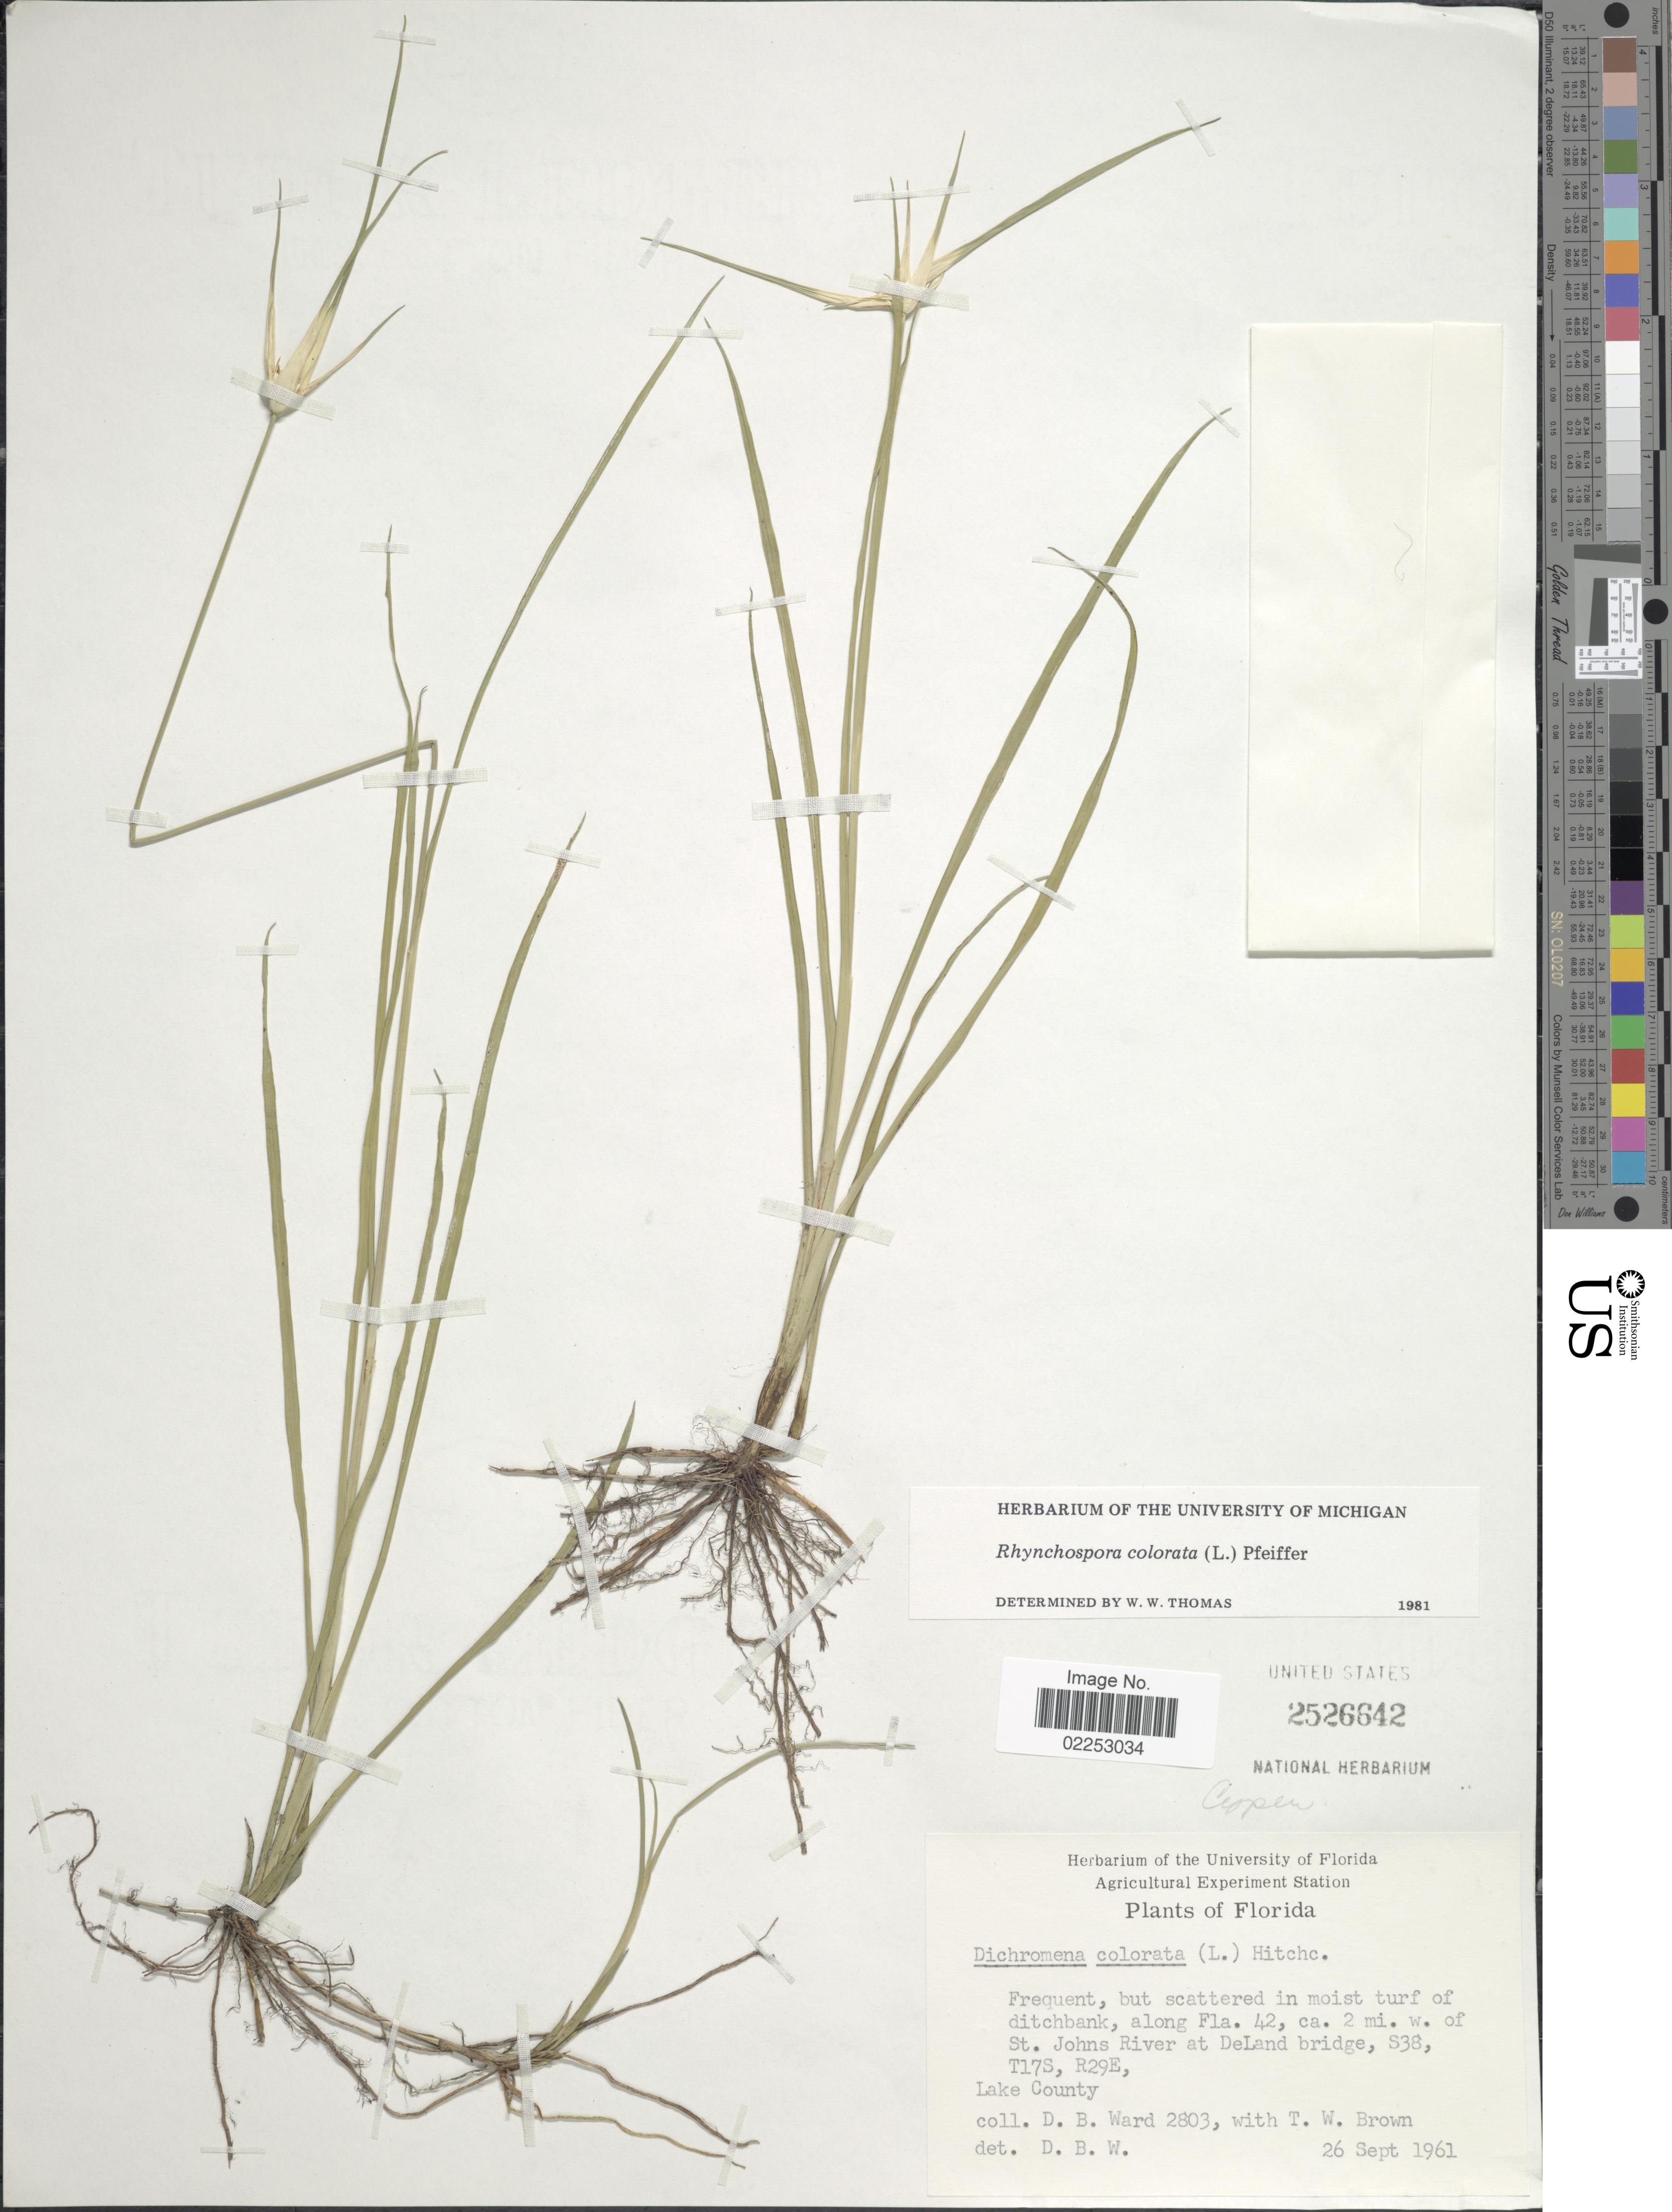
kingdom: Plantae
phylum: Tracheophyta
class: Liliopsida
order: Poales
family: Cyperaceae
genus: Rhynchospora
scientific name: Rhynchospora colorata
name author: (L.) H. Pfeiff.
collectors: D. B. Ward & T. Brown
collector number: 2803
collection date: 1961-09-26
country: United States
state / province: Florida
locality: Along Fla. 42, ca. 2 mi. w. of St. Johns River at DeLand bridge, S38, T17S, R29E, Lake County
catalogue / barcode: US 2526642